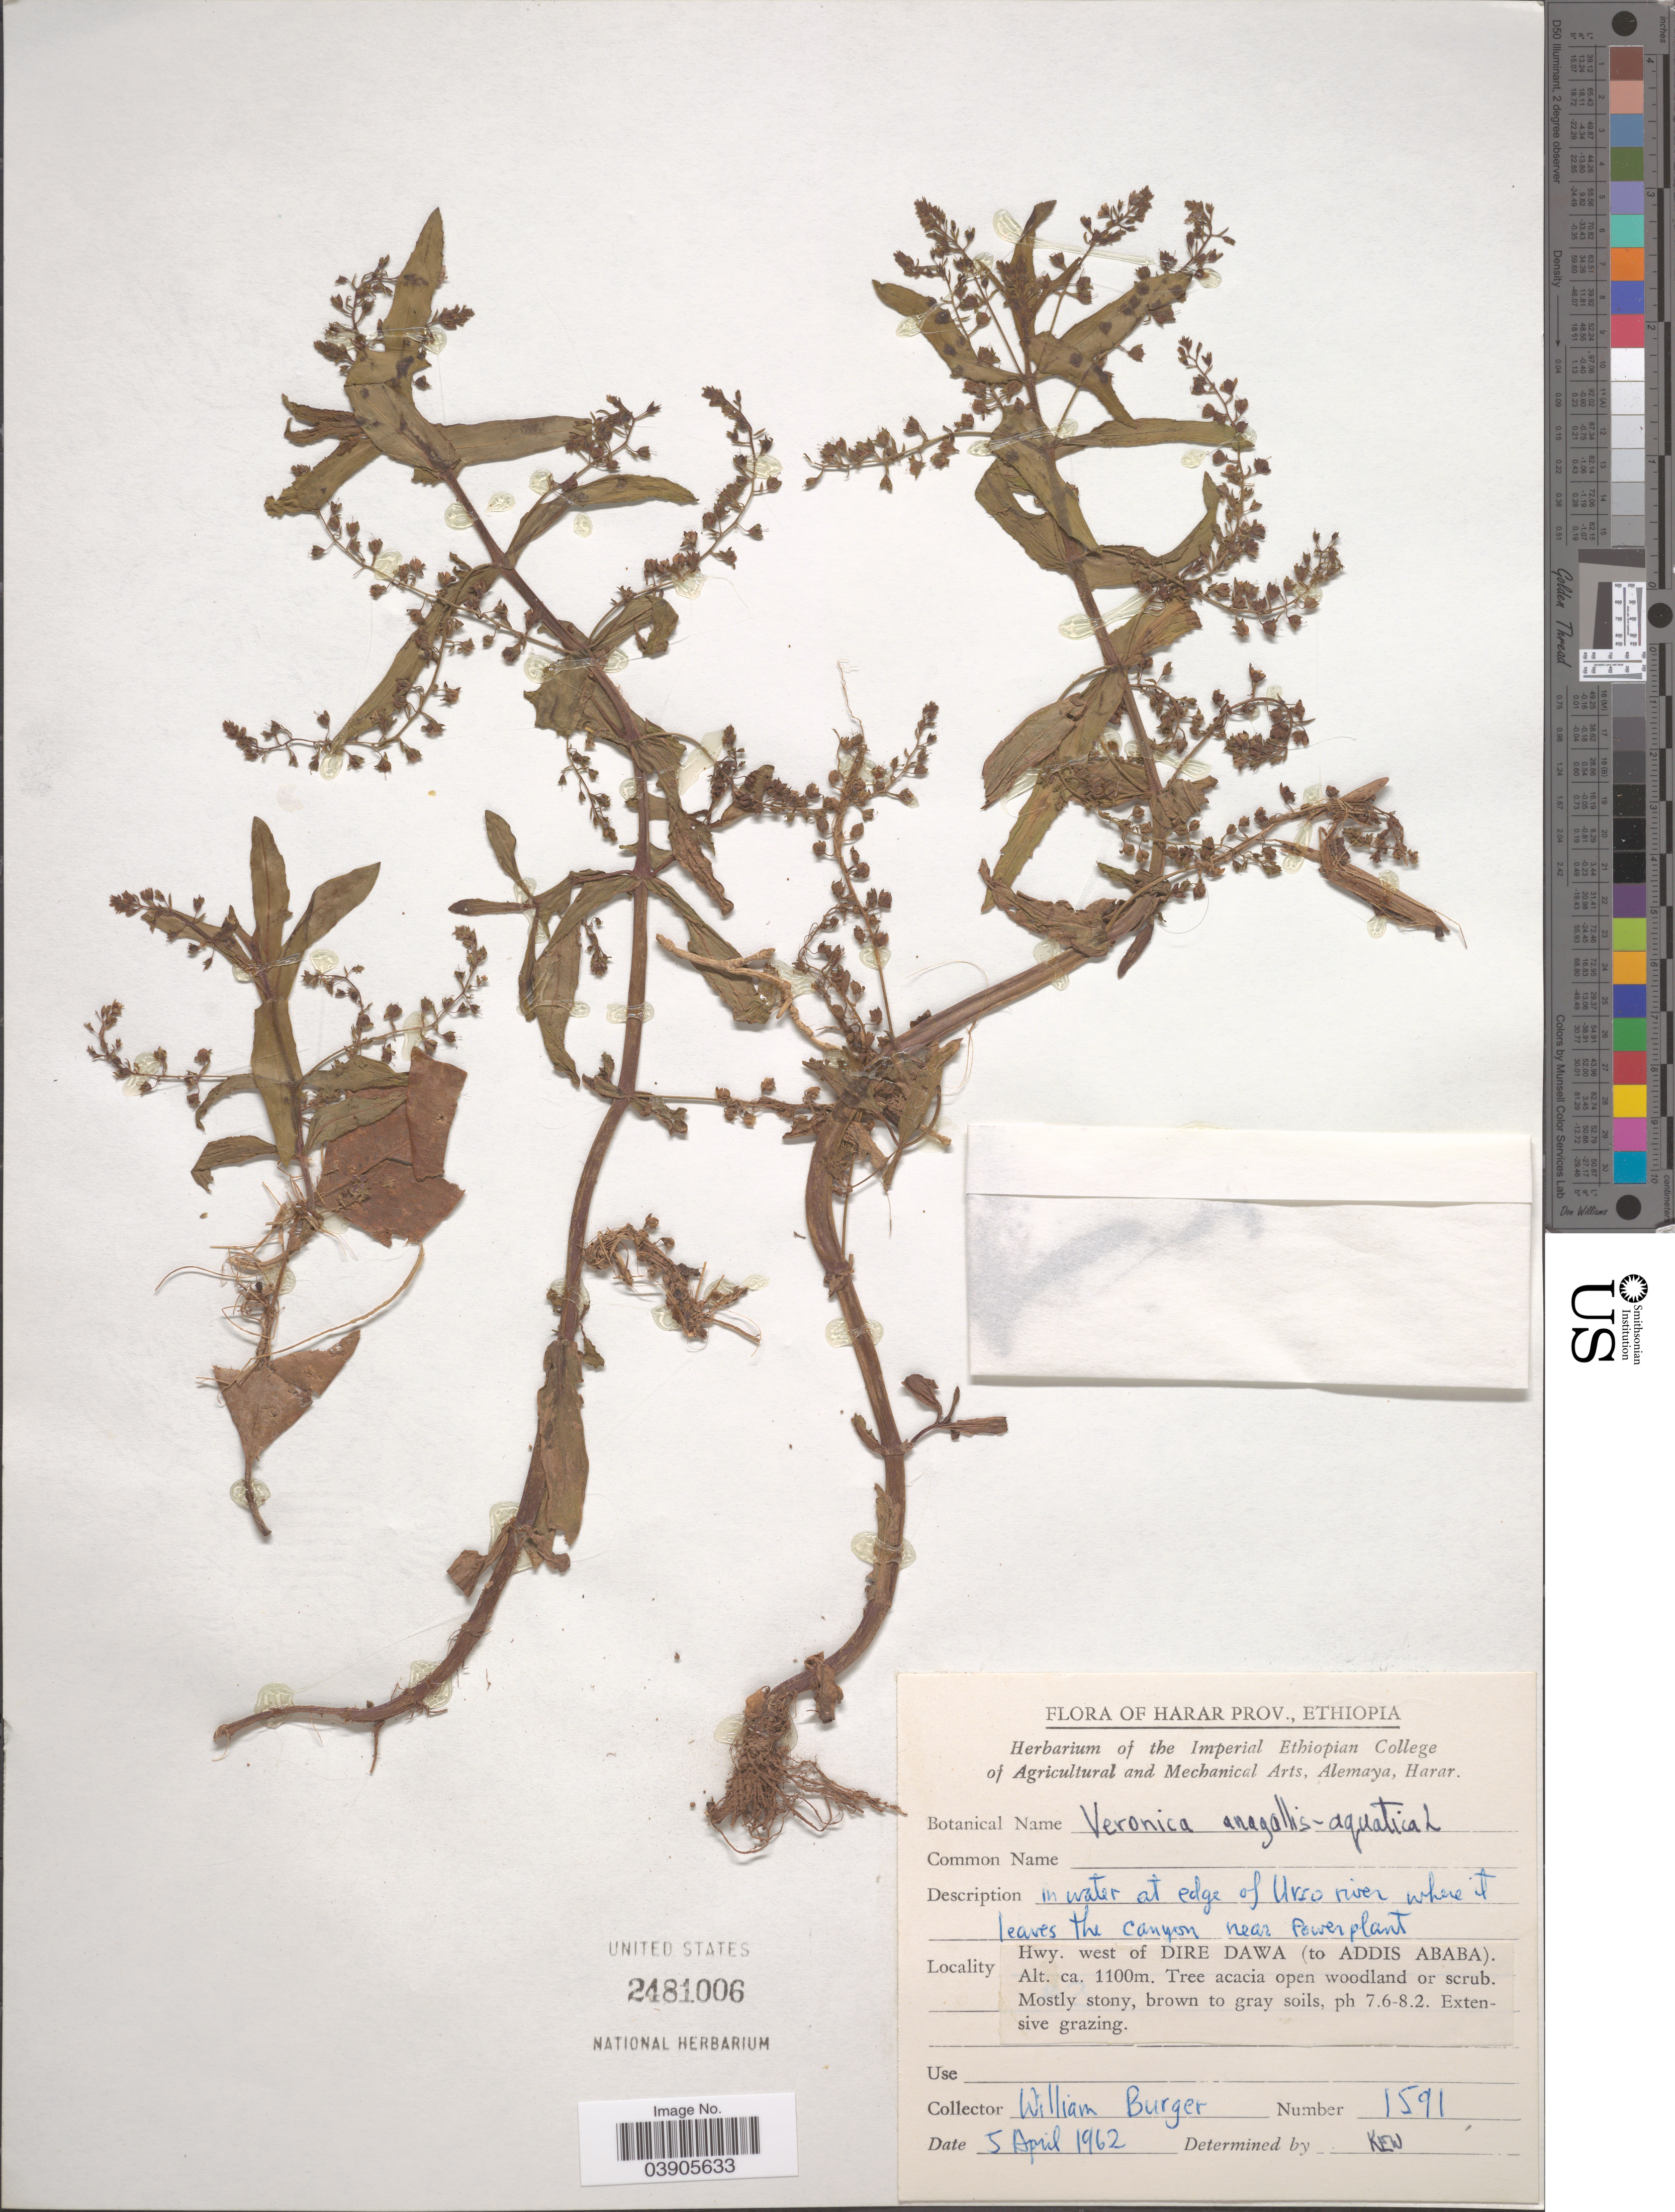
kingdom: Plantae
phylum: Tracheophyta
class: Magnoliopsida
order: Lamiales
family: Plantaginaceae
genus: Veronica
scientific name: Veronica anagallis-aquatica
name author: L.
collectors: W. Burger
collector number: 1591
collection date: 1962-04-05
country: Ethiopia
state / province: Addis Ababa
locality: Harar Prov. In water at edge of Urso river where it leaves the Canyon near Powerplant. Hwy. west of Dire Dawa (to Addis Ababa).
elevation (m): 1100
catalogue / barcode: US 2481006